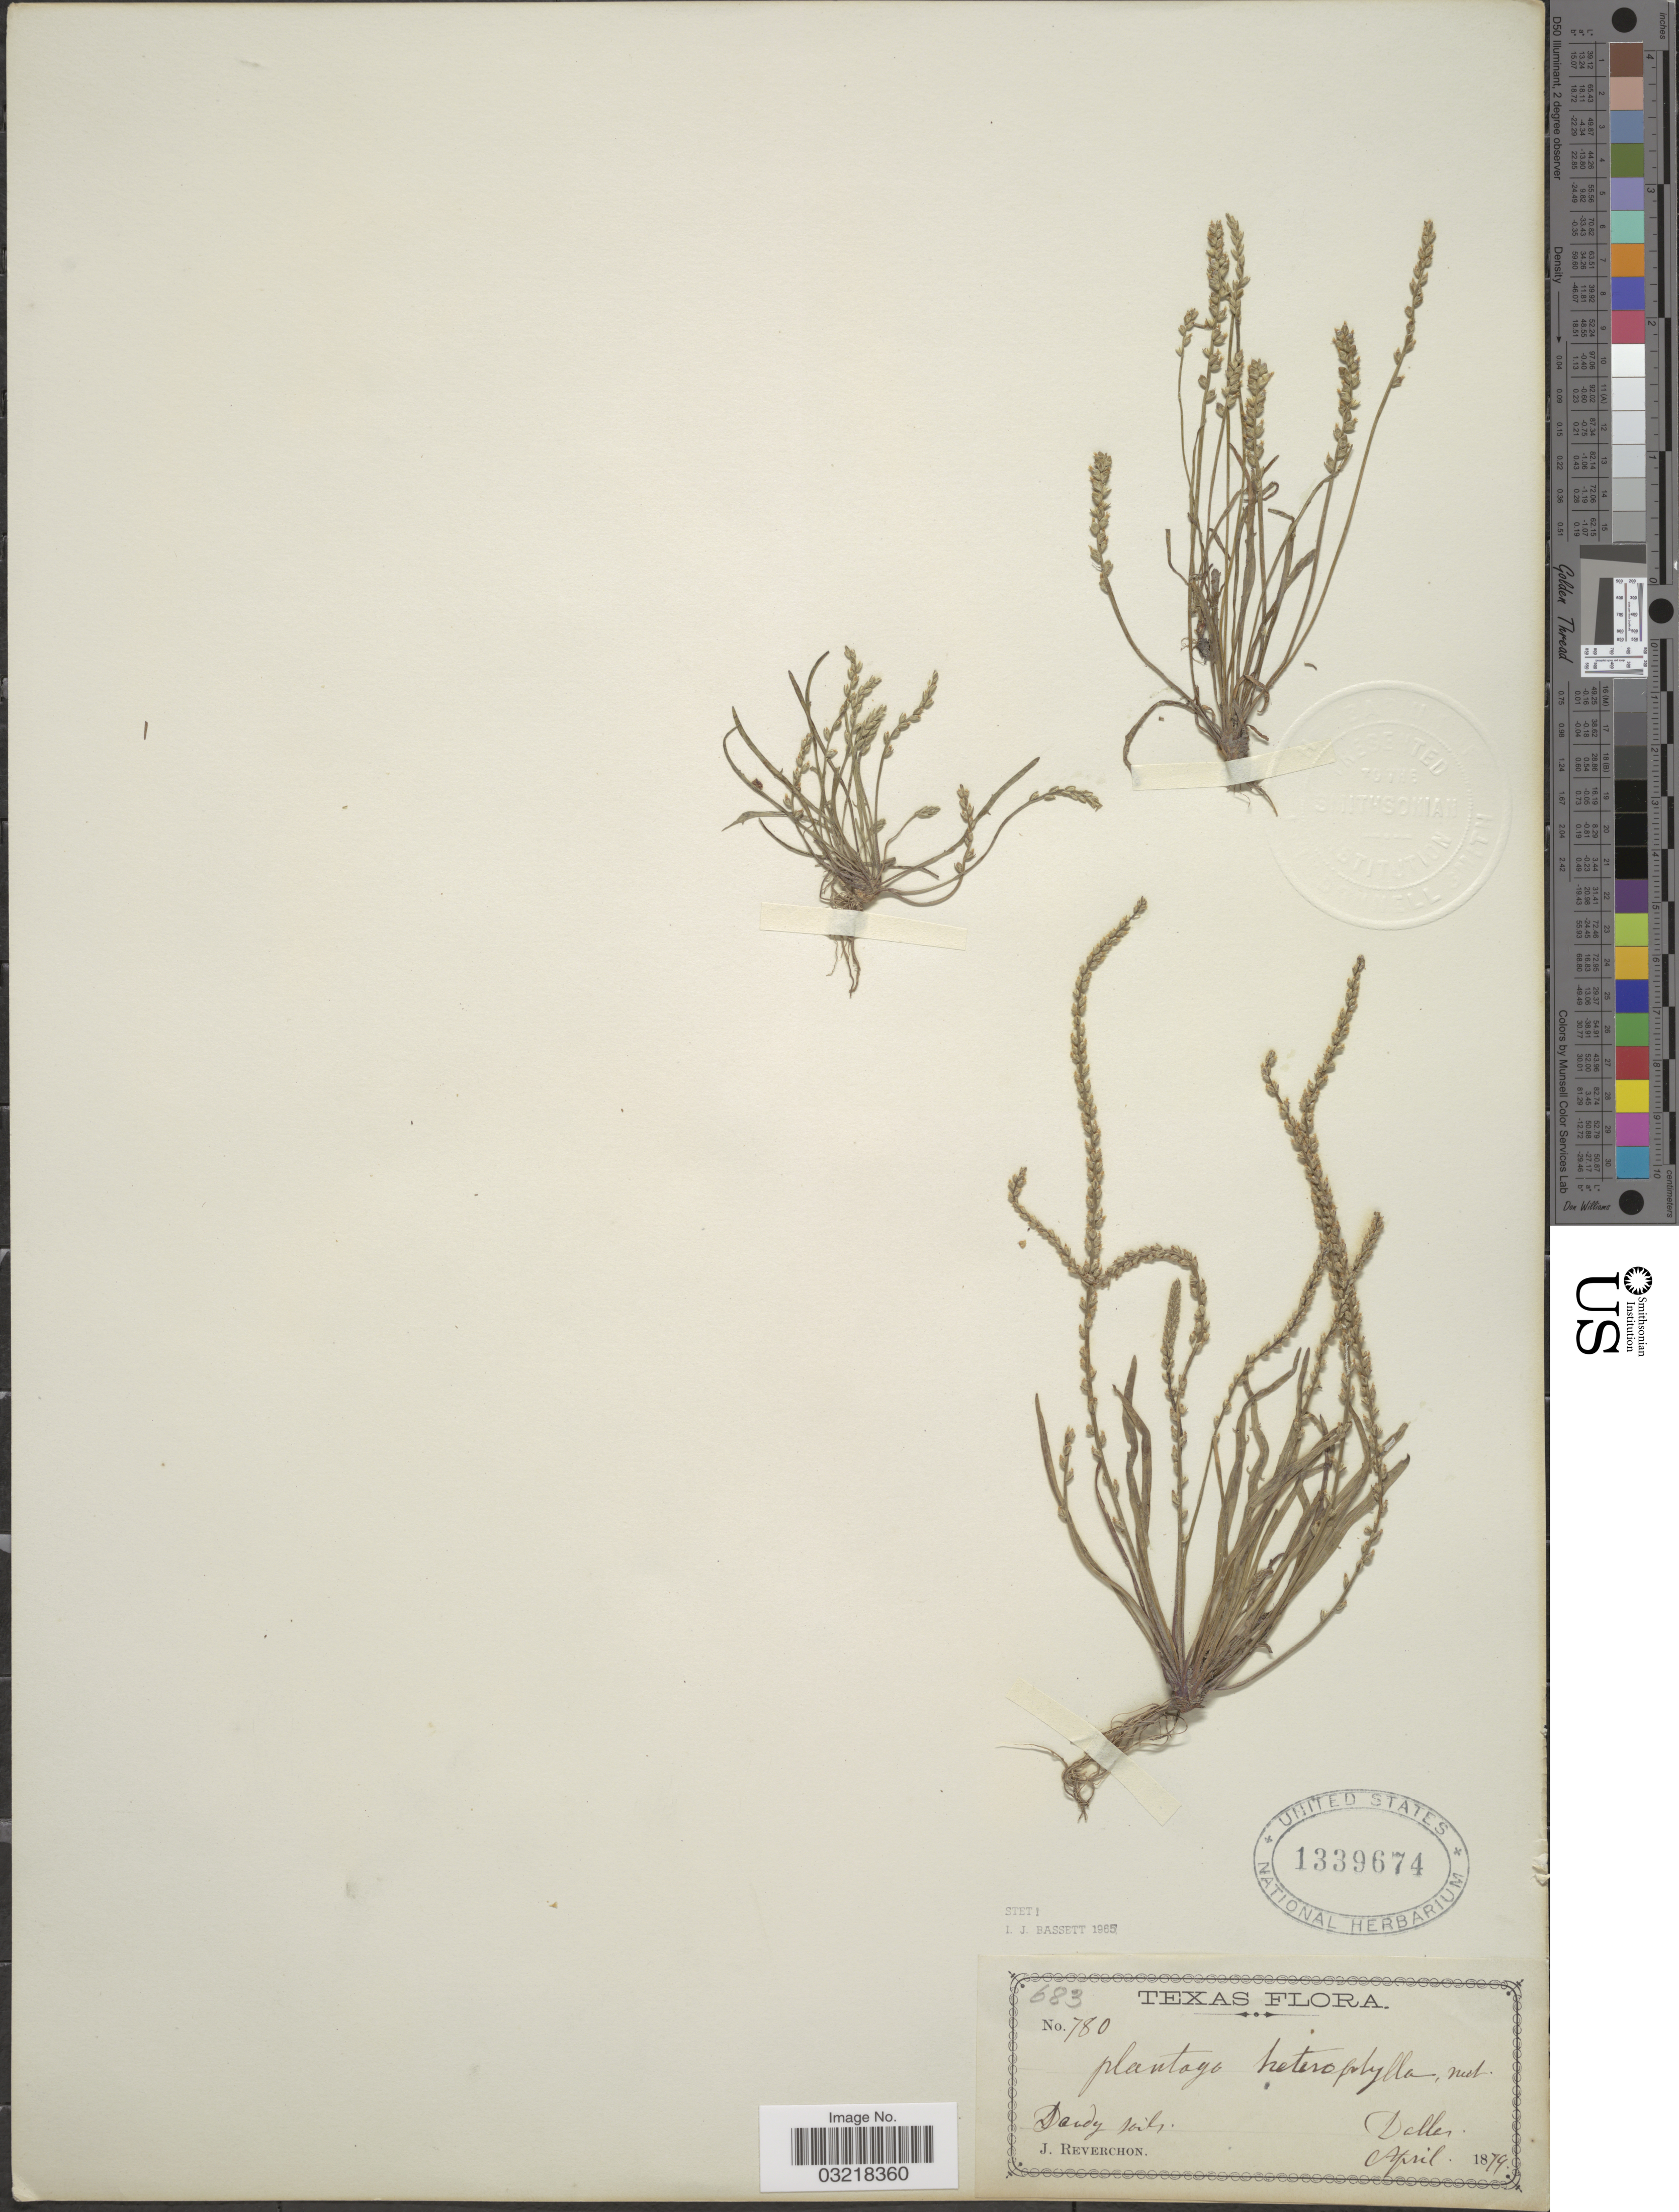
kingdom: Plantae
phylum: Tracheophyta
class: Magnoliopsida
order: Lamiales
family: Plantaginaceae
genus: Plantago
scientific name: Plantago heterophylla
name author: Nutt.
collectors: J. Reverchon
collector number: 780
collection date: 1879-04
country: United States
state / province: Texas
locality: Dallas.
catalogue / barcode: US 1339674